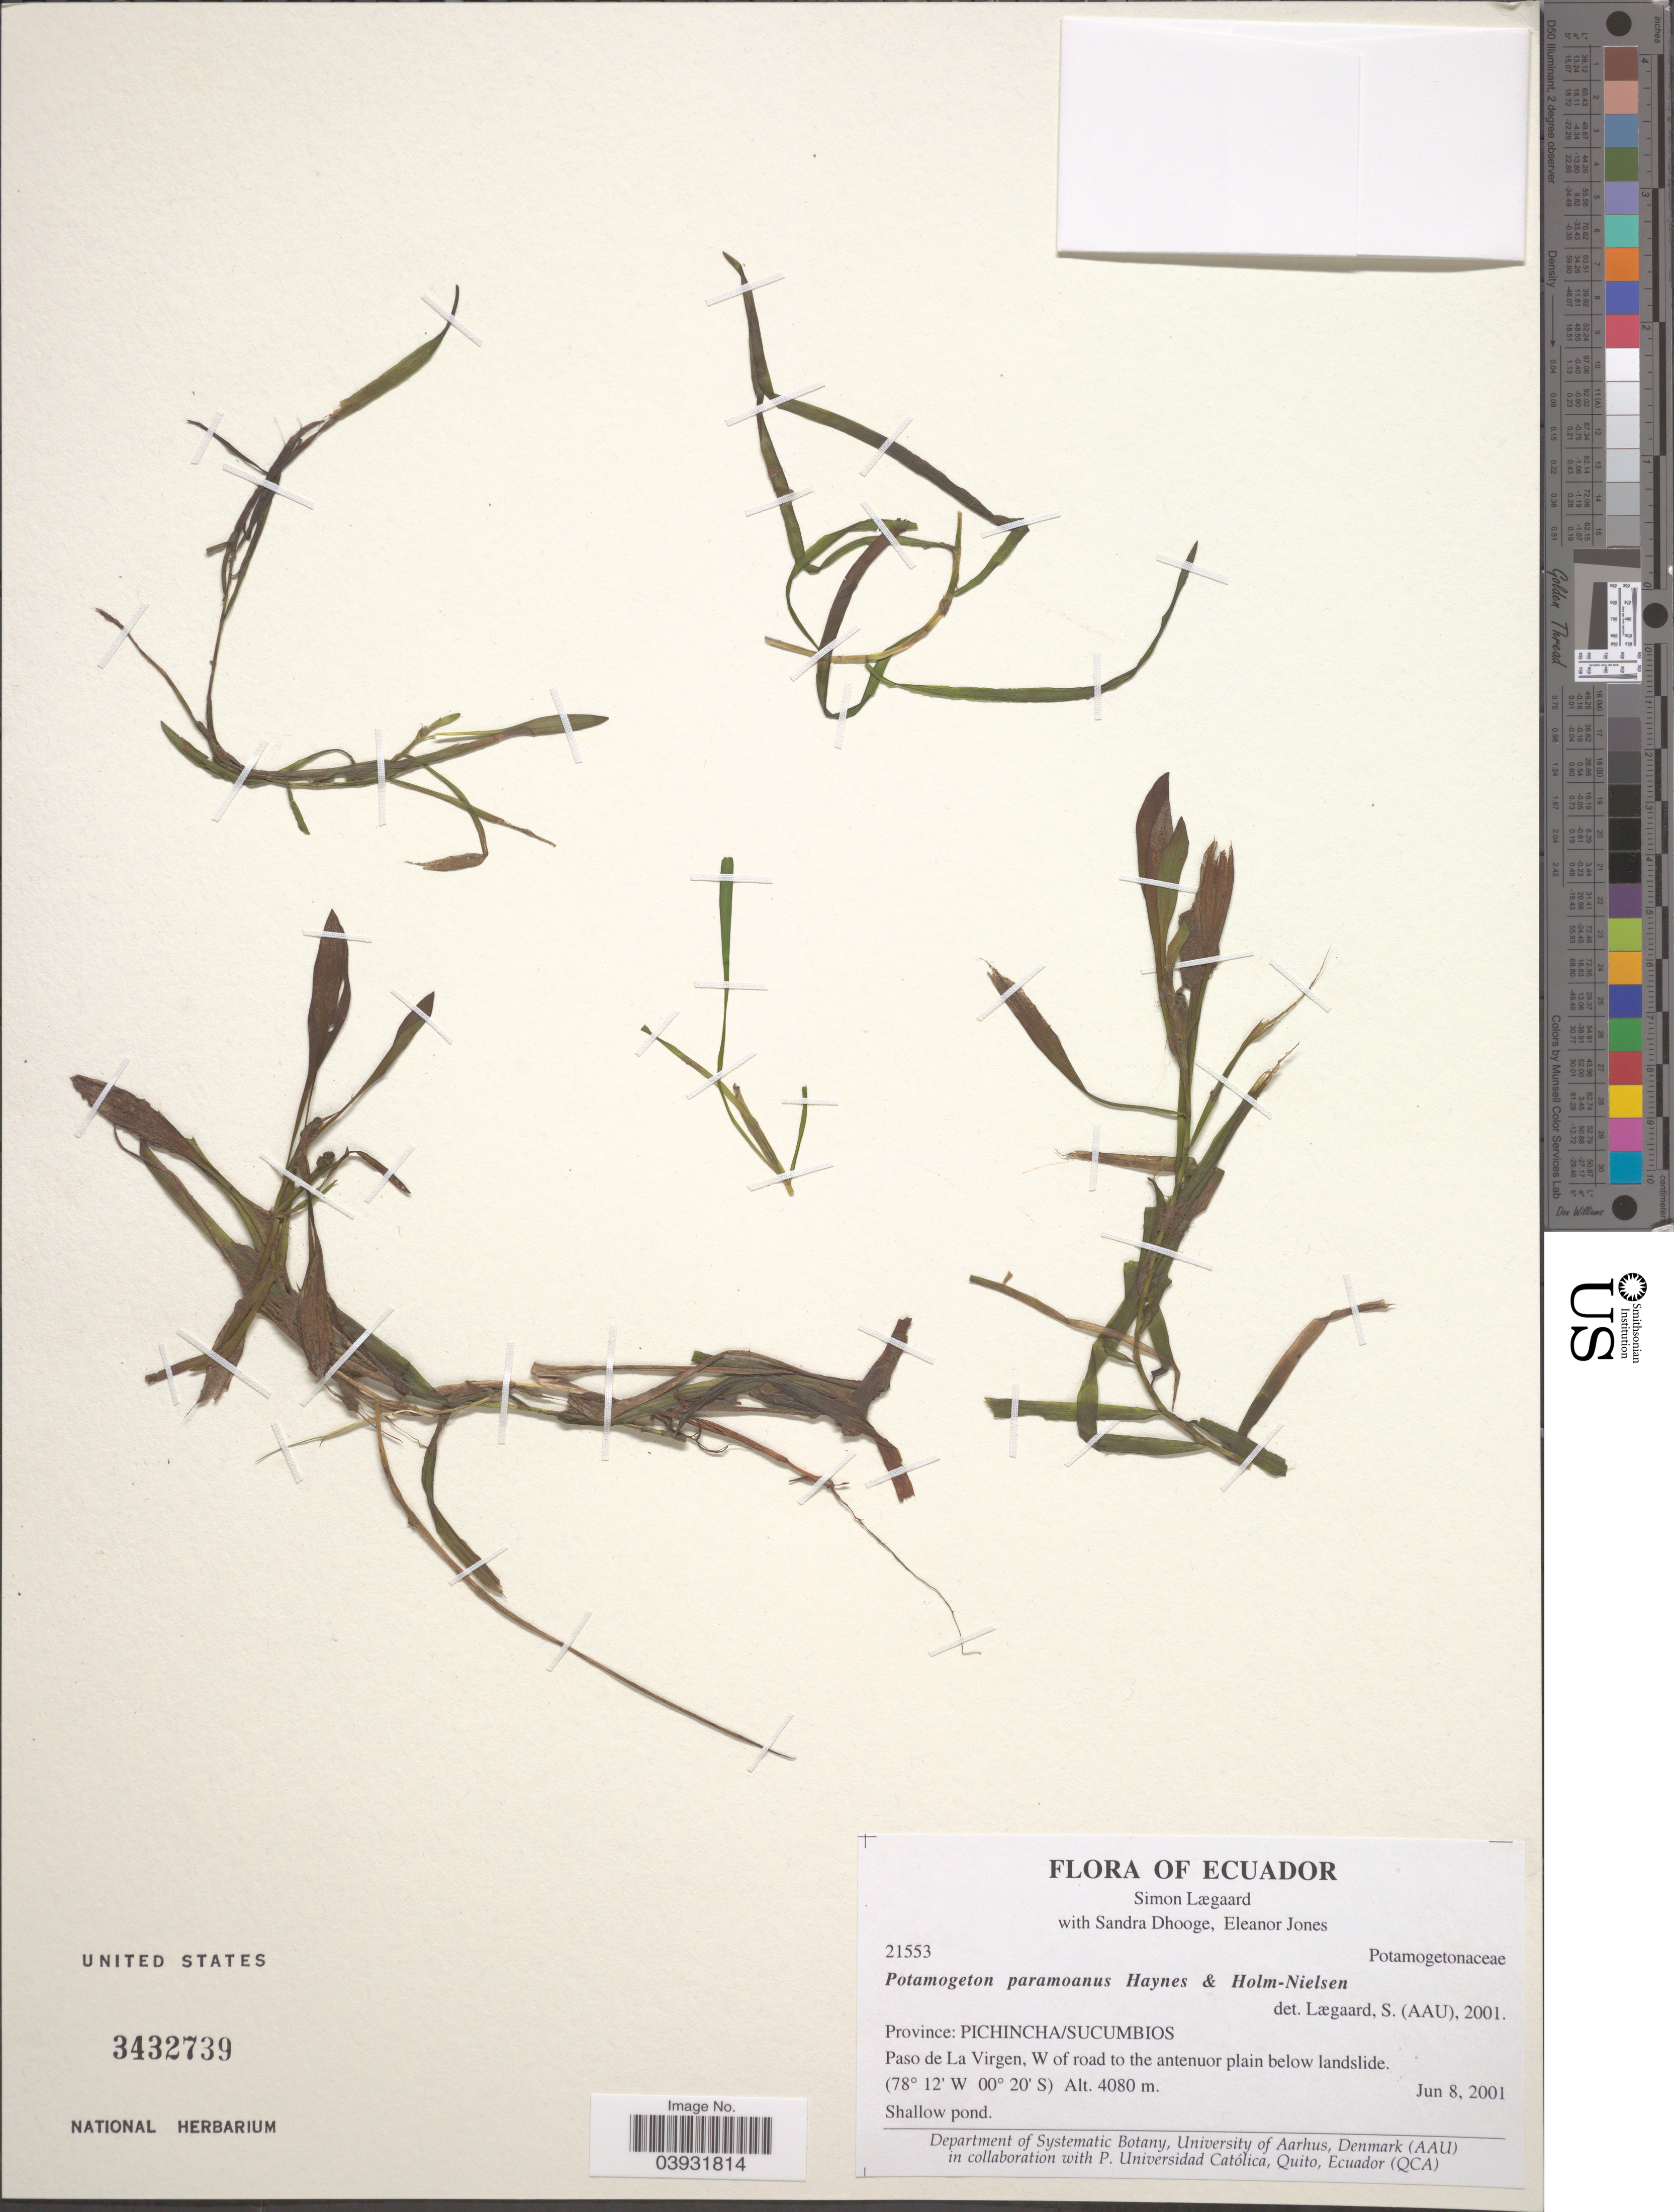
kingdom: Plantae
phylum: Tracheophyta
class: Liliopsida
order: Alismatales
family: Potamogetonaceae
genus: Potamogeton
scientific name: Potamogeton paramoanus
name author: R.R. Haynes & Holm-Nielsen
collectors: S. Lægaard, S. Dhooge & E. Jones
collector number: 21553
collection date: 2001-06-08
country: Ecuador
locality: Province: Pichincha/Sucumbios. Paso de La Virgen, W of road to the antenuor plain below landslide.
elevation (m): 4080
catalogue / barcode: US 3432739